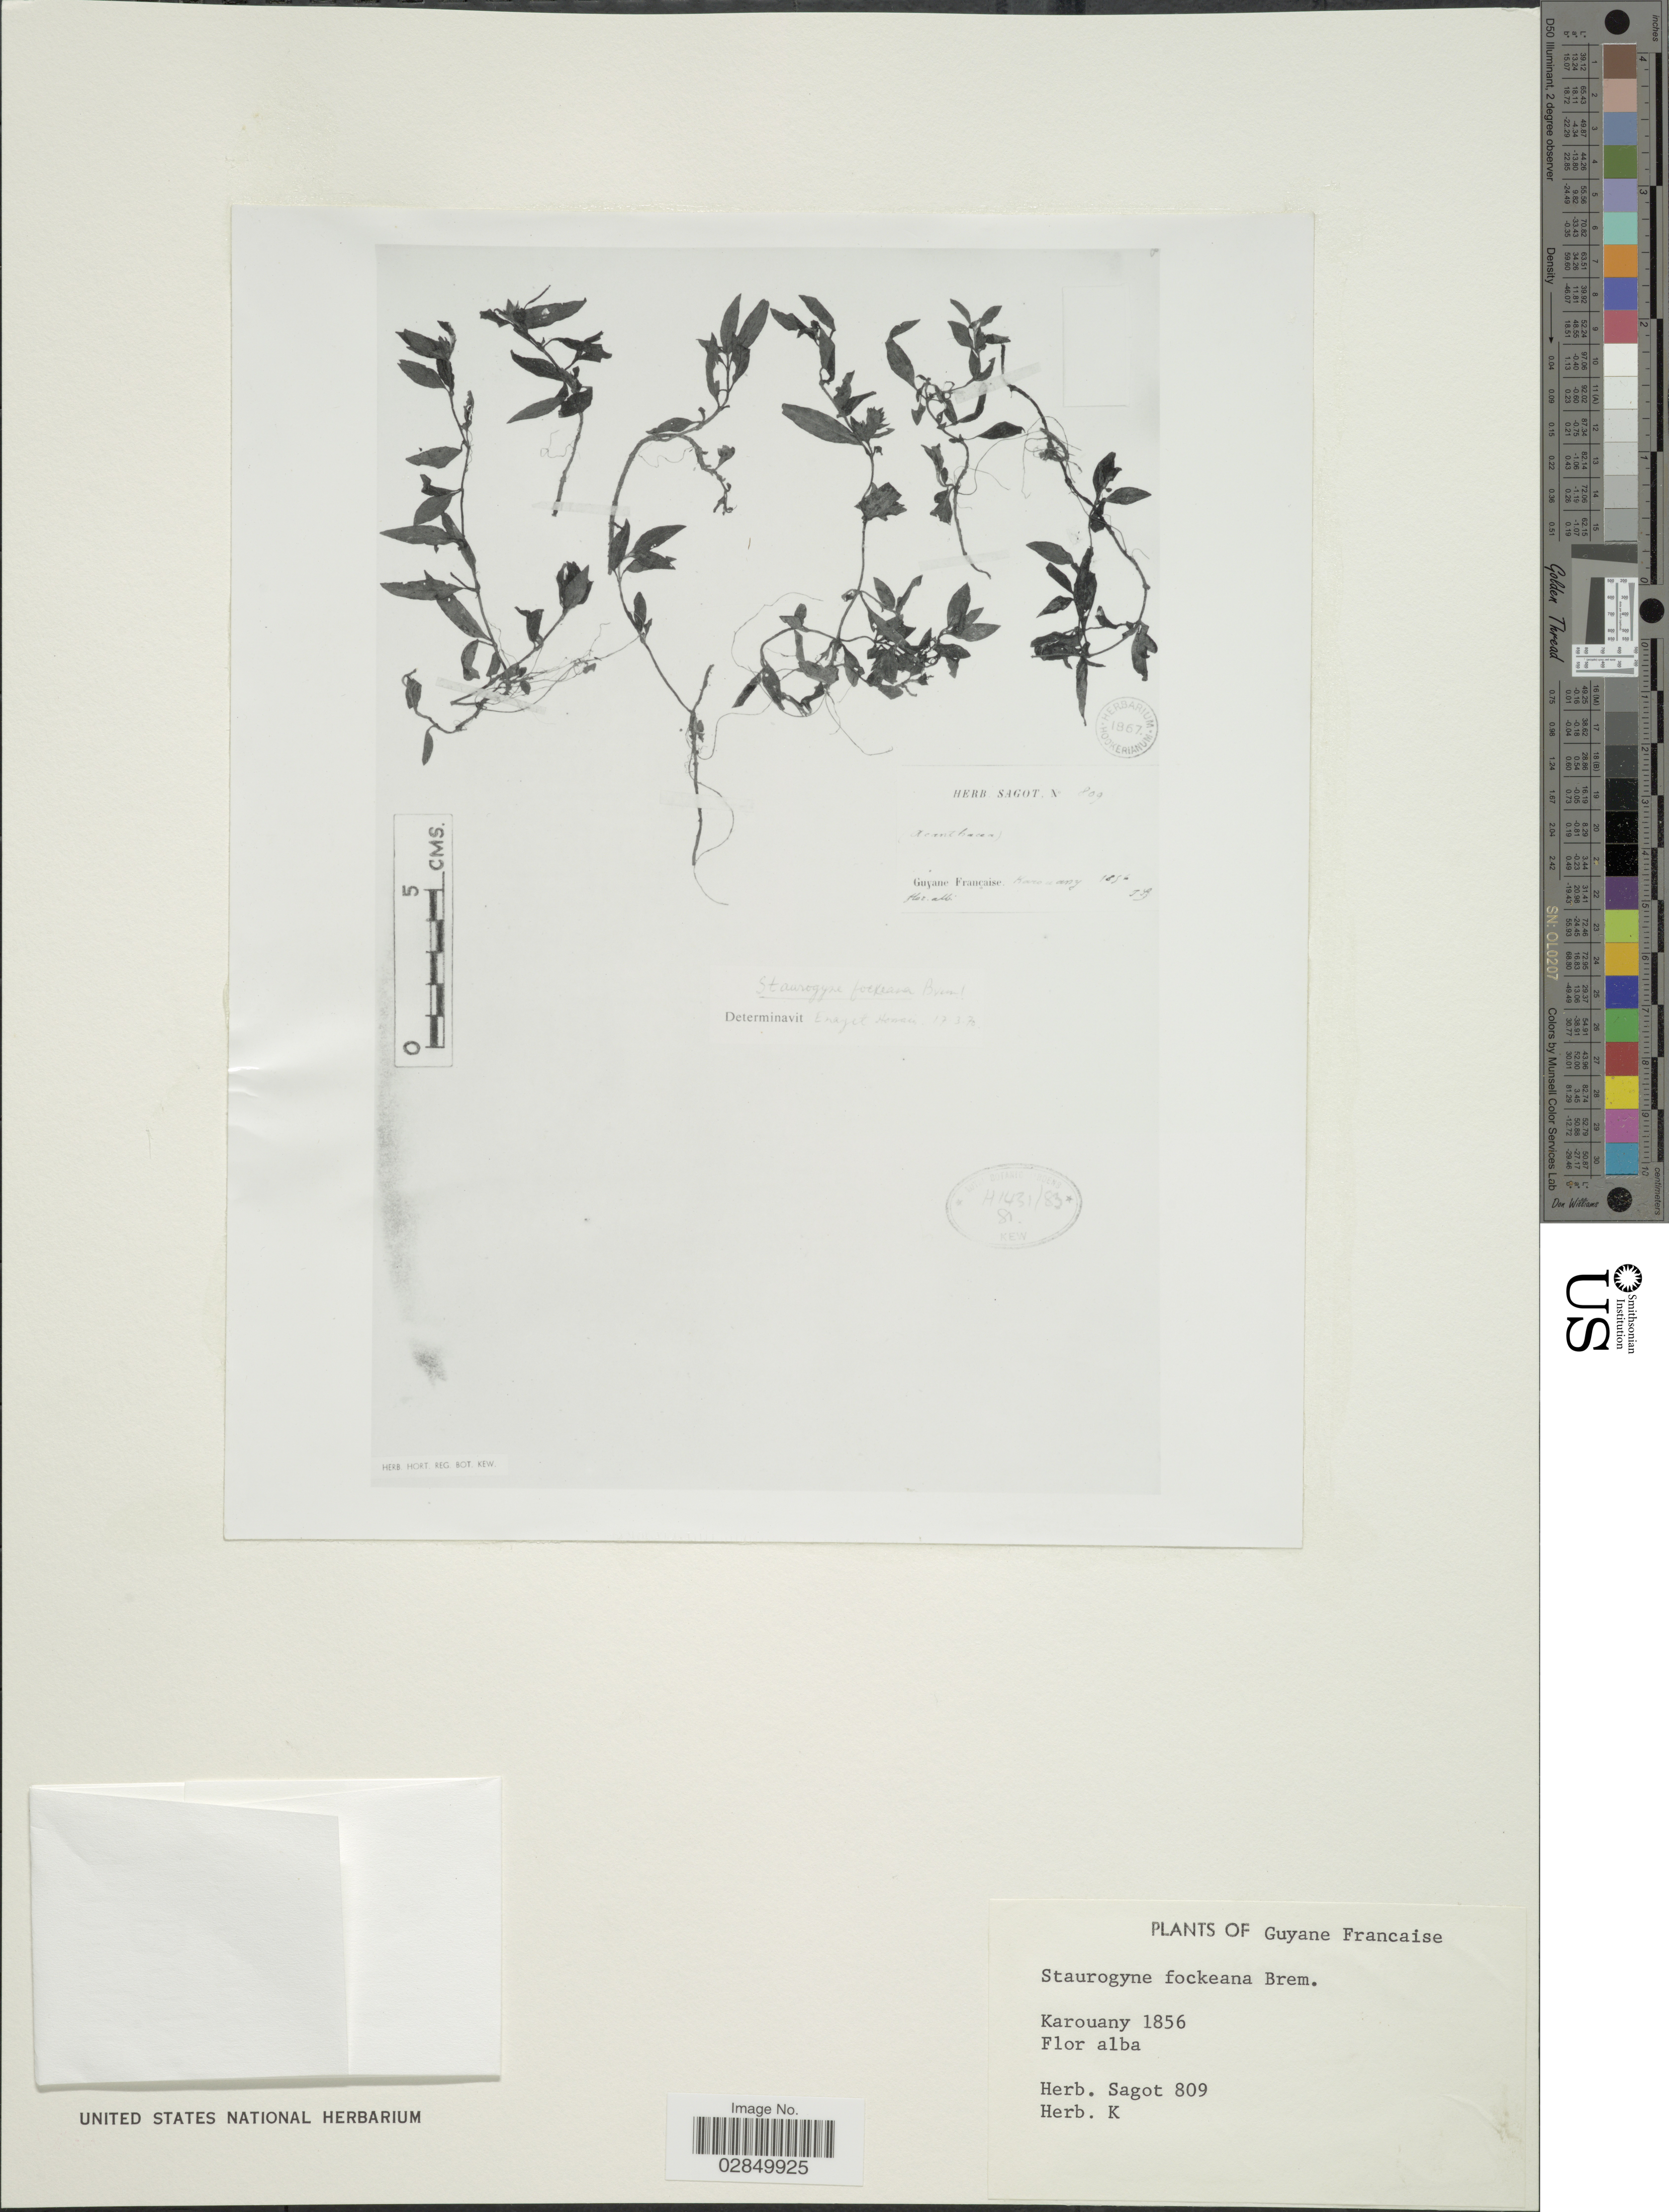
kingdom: Plantae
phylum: Tracheophyta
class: Magnoliopsida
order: Lamiales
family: Acanthaceae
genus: Staurogyne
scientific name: Staurogyne fockeana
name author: Bremek.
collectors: ex herb. Sagot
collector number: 809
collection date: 1856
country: French Guiana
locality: Karouany.